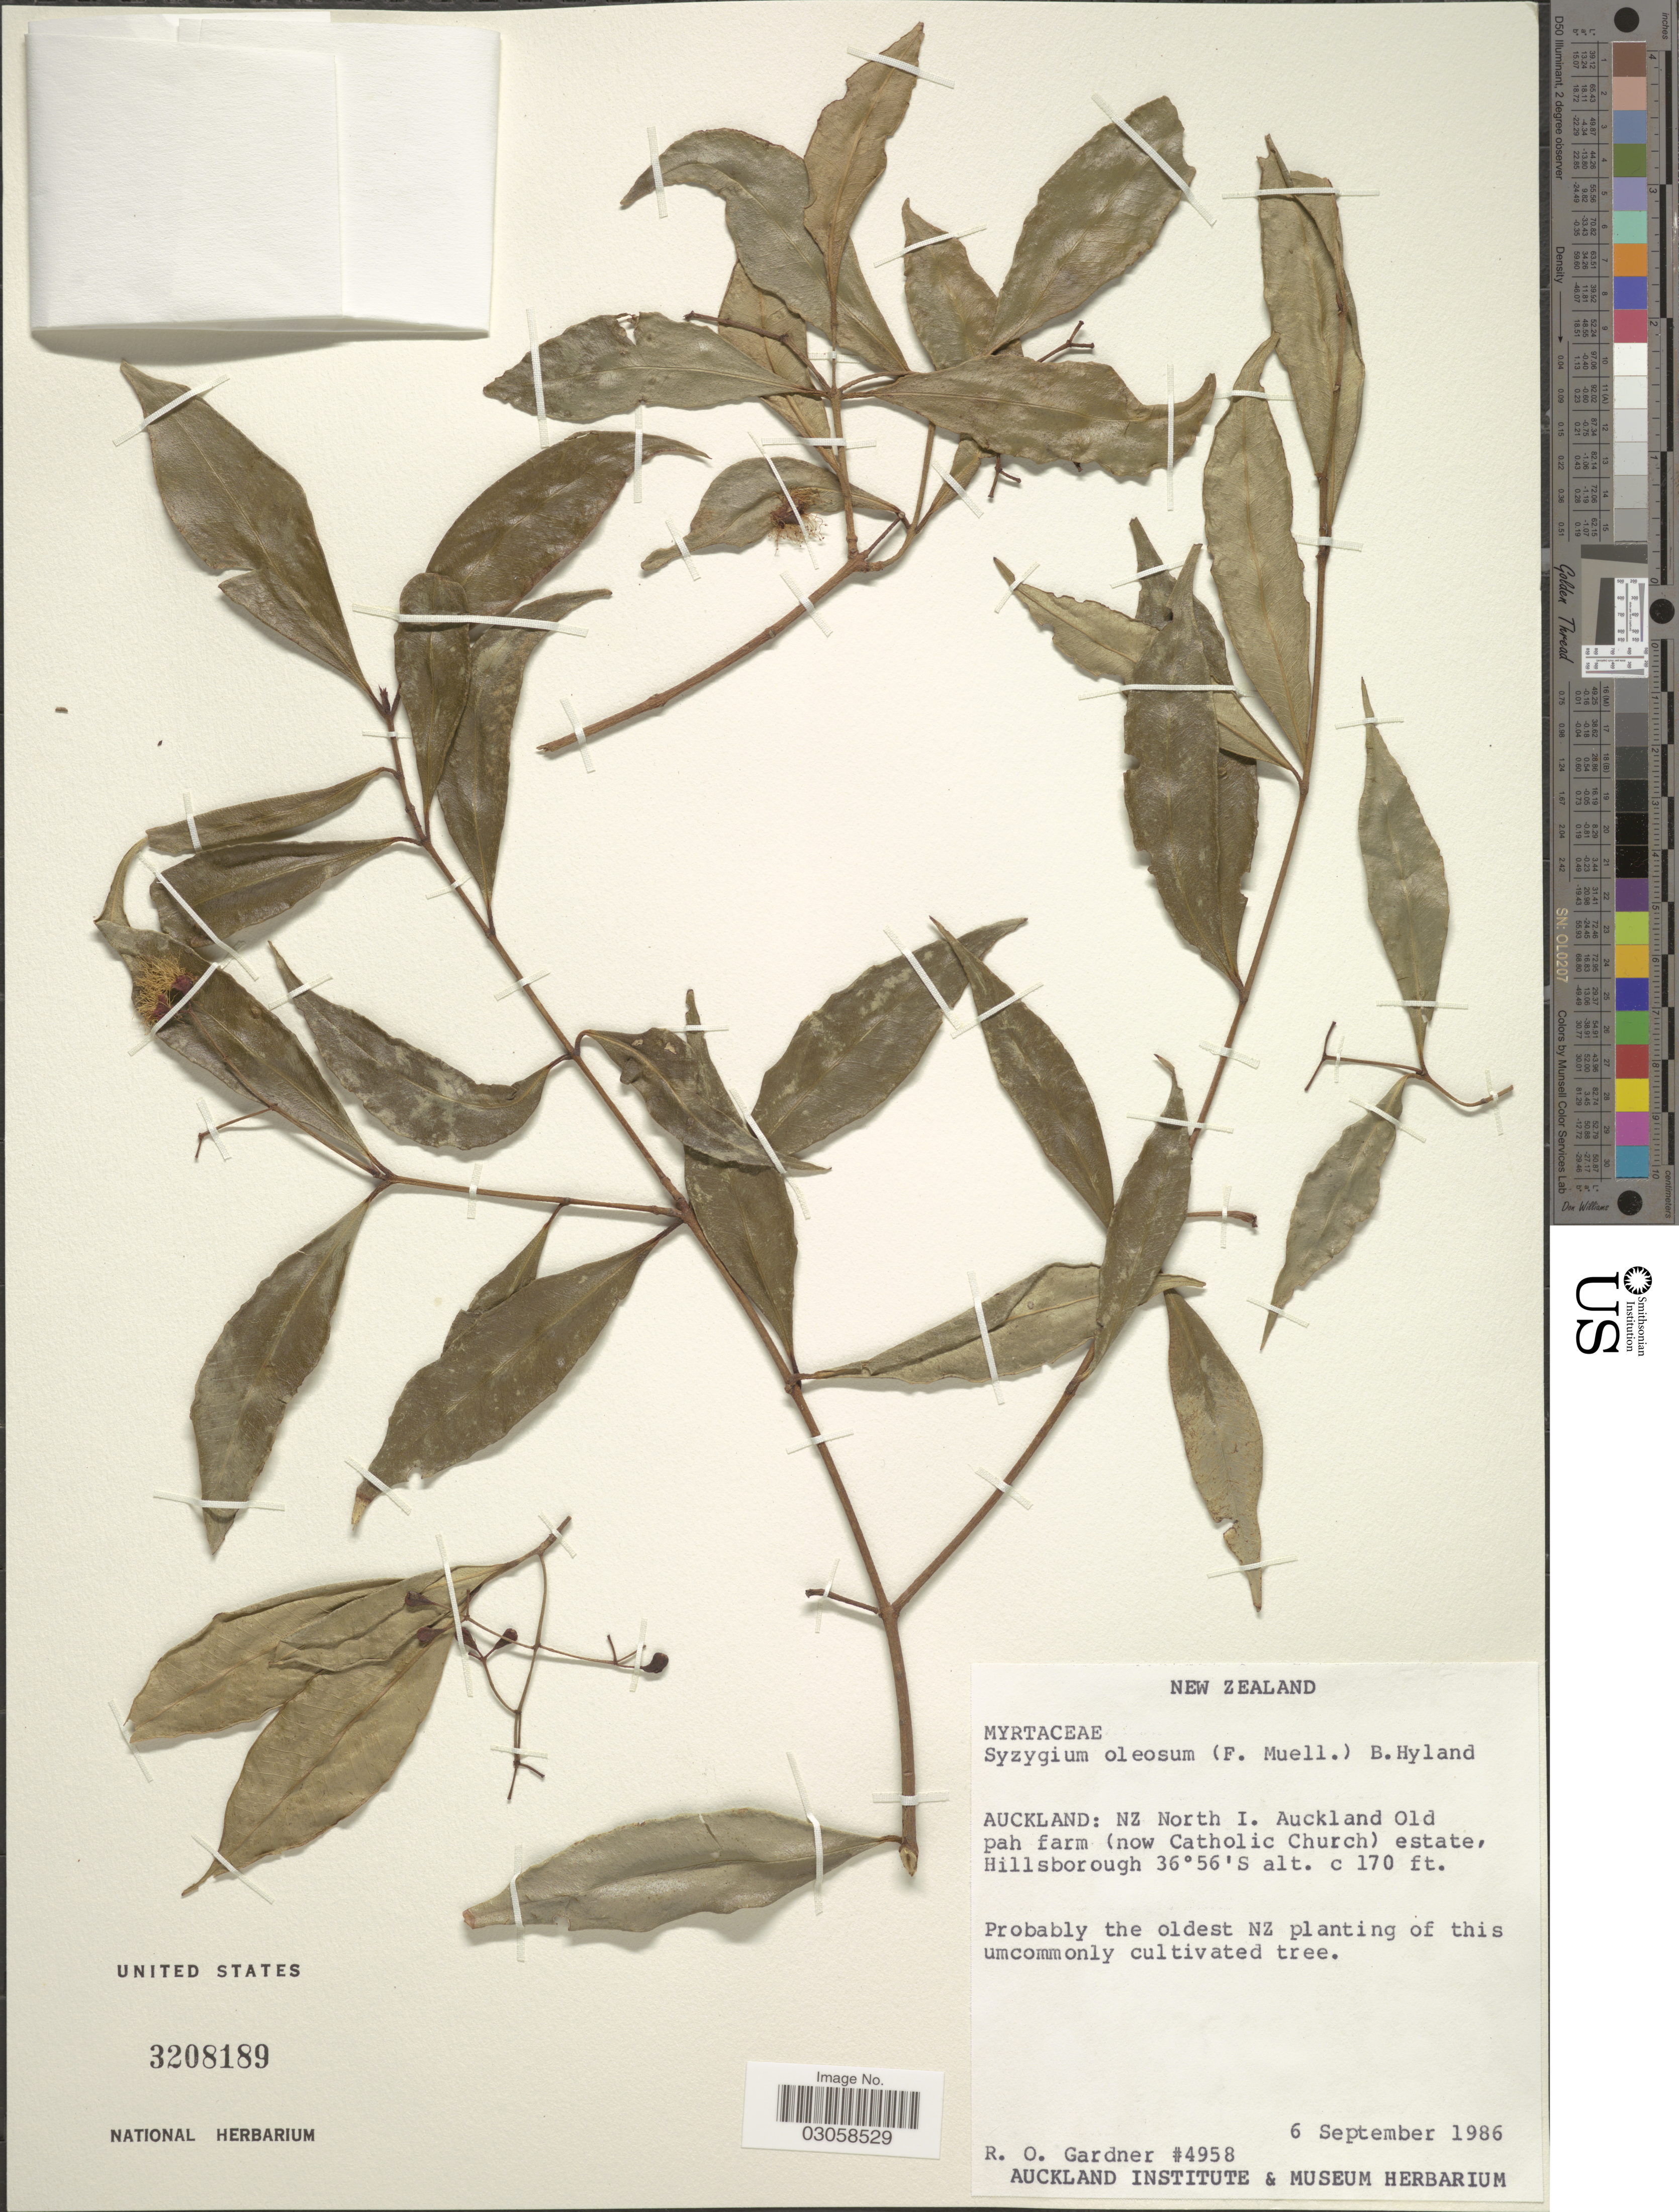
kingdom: Plantae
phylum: Tracheophyta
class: Magnoliopsida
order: Myrtales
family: Myrtaceae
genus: Syzygium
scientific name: Syzygium oleosum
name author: (F. Muell.) B. Hyland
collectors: R. O. Gardner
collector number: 4958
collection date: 1986-09-06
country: New Zealand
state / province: Auckland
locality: NZ North I. Auckland Old pah farm (now Catholic Church) estate, Hillsborough.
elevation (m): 52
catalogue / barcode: US 3208189